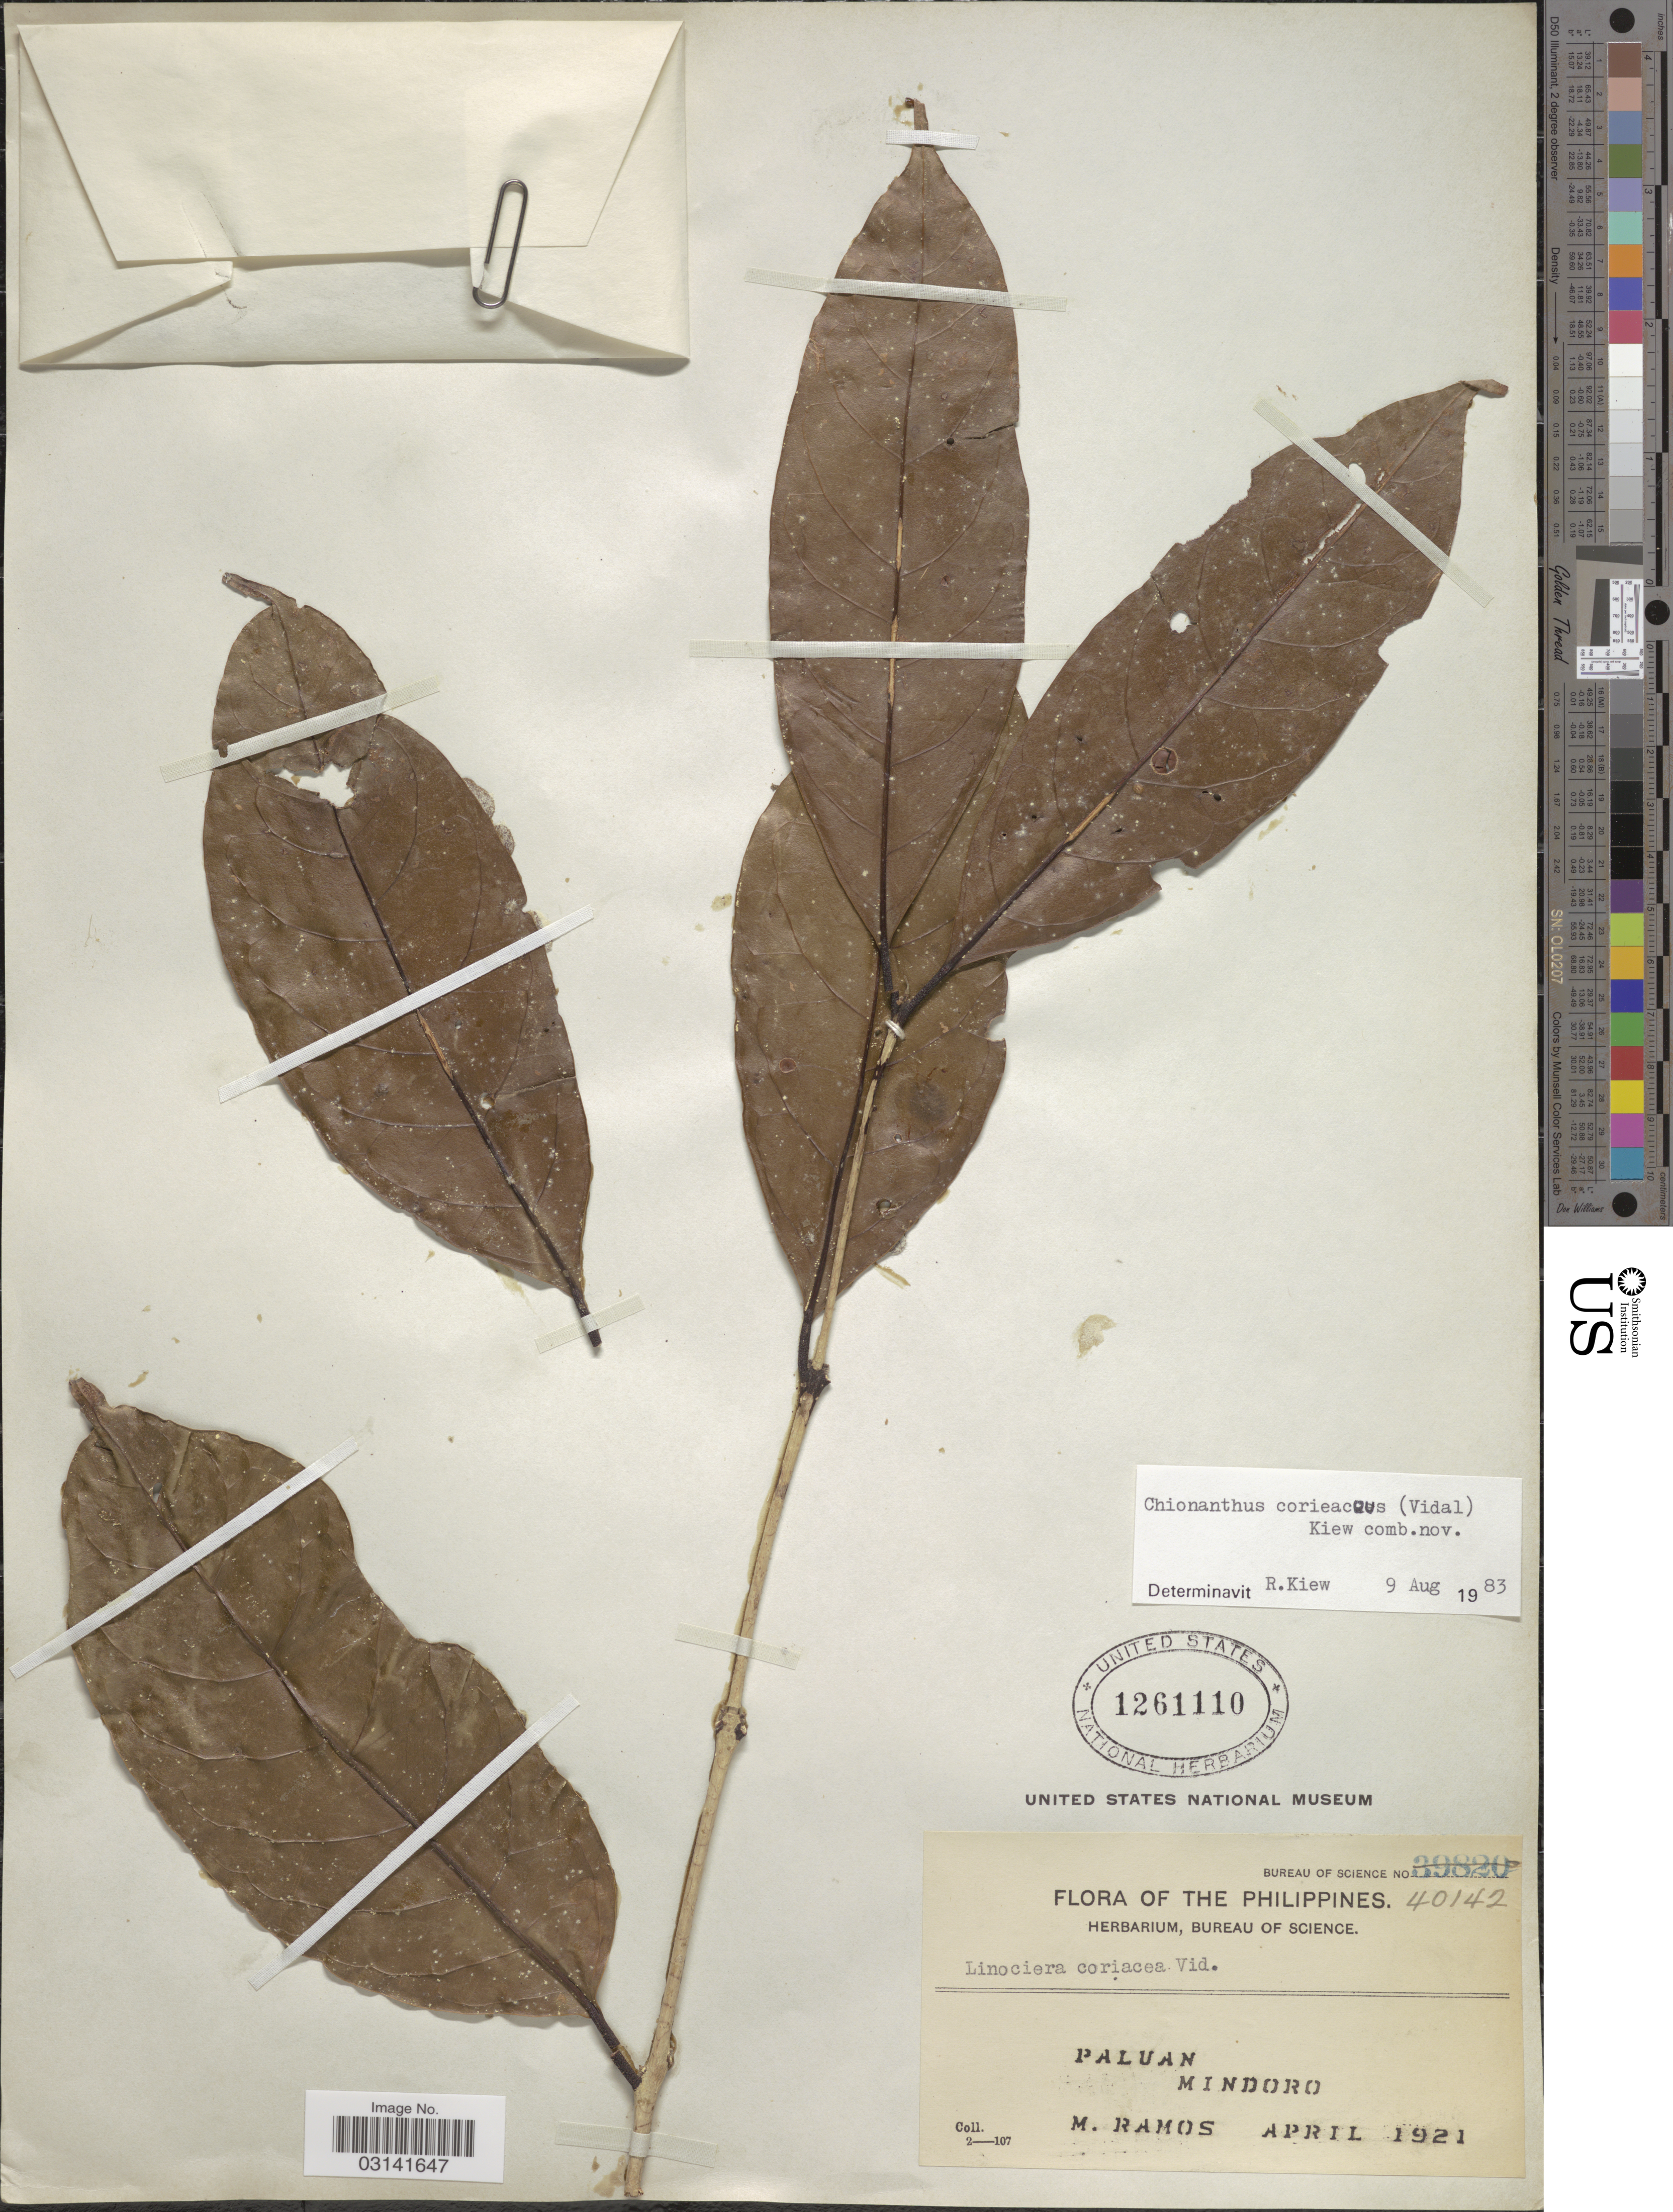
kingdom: Plantae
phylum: Tracheophyta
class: Magnoliopsida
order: Lamiales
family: Oleaceae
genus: Chionanthus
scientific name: Chionanthus coriaceus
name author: (S. Vidal) Y.P. Yang & S.Y. Lu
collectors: M. Ramos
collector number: Bureau of Science 40142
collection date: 1921-04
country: Philippines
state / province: Mimaropa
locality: Paluan Mindoro.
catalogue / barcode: US 1261110